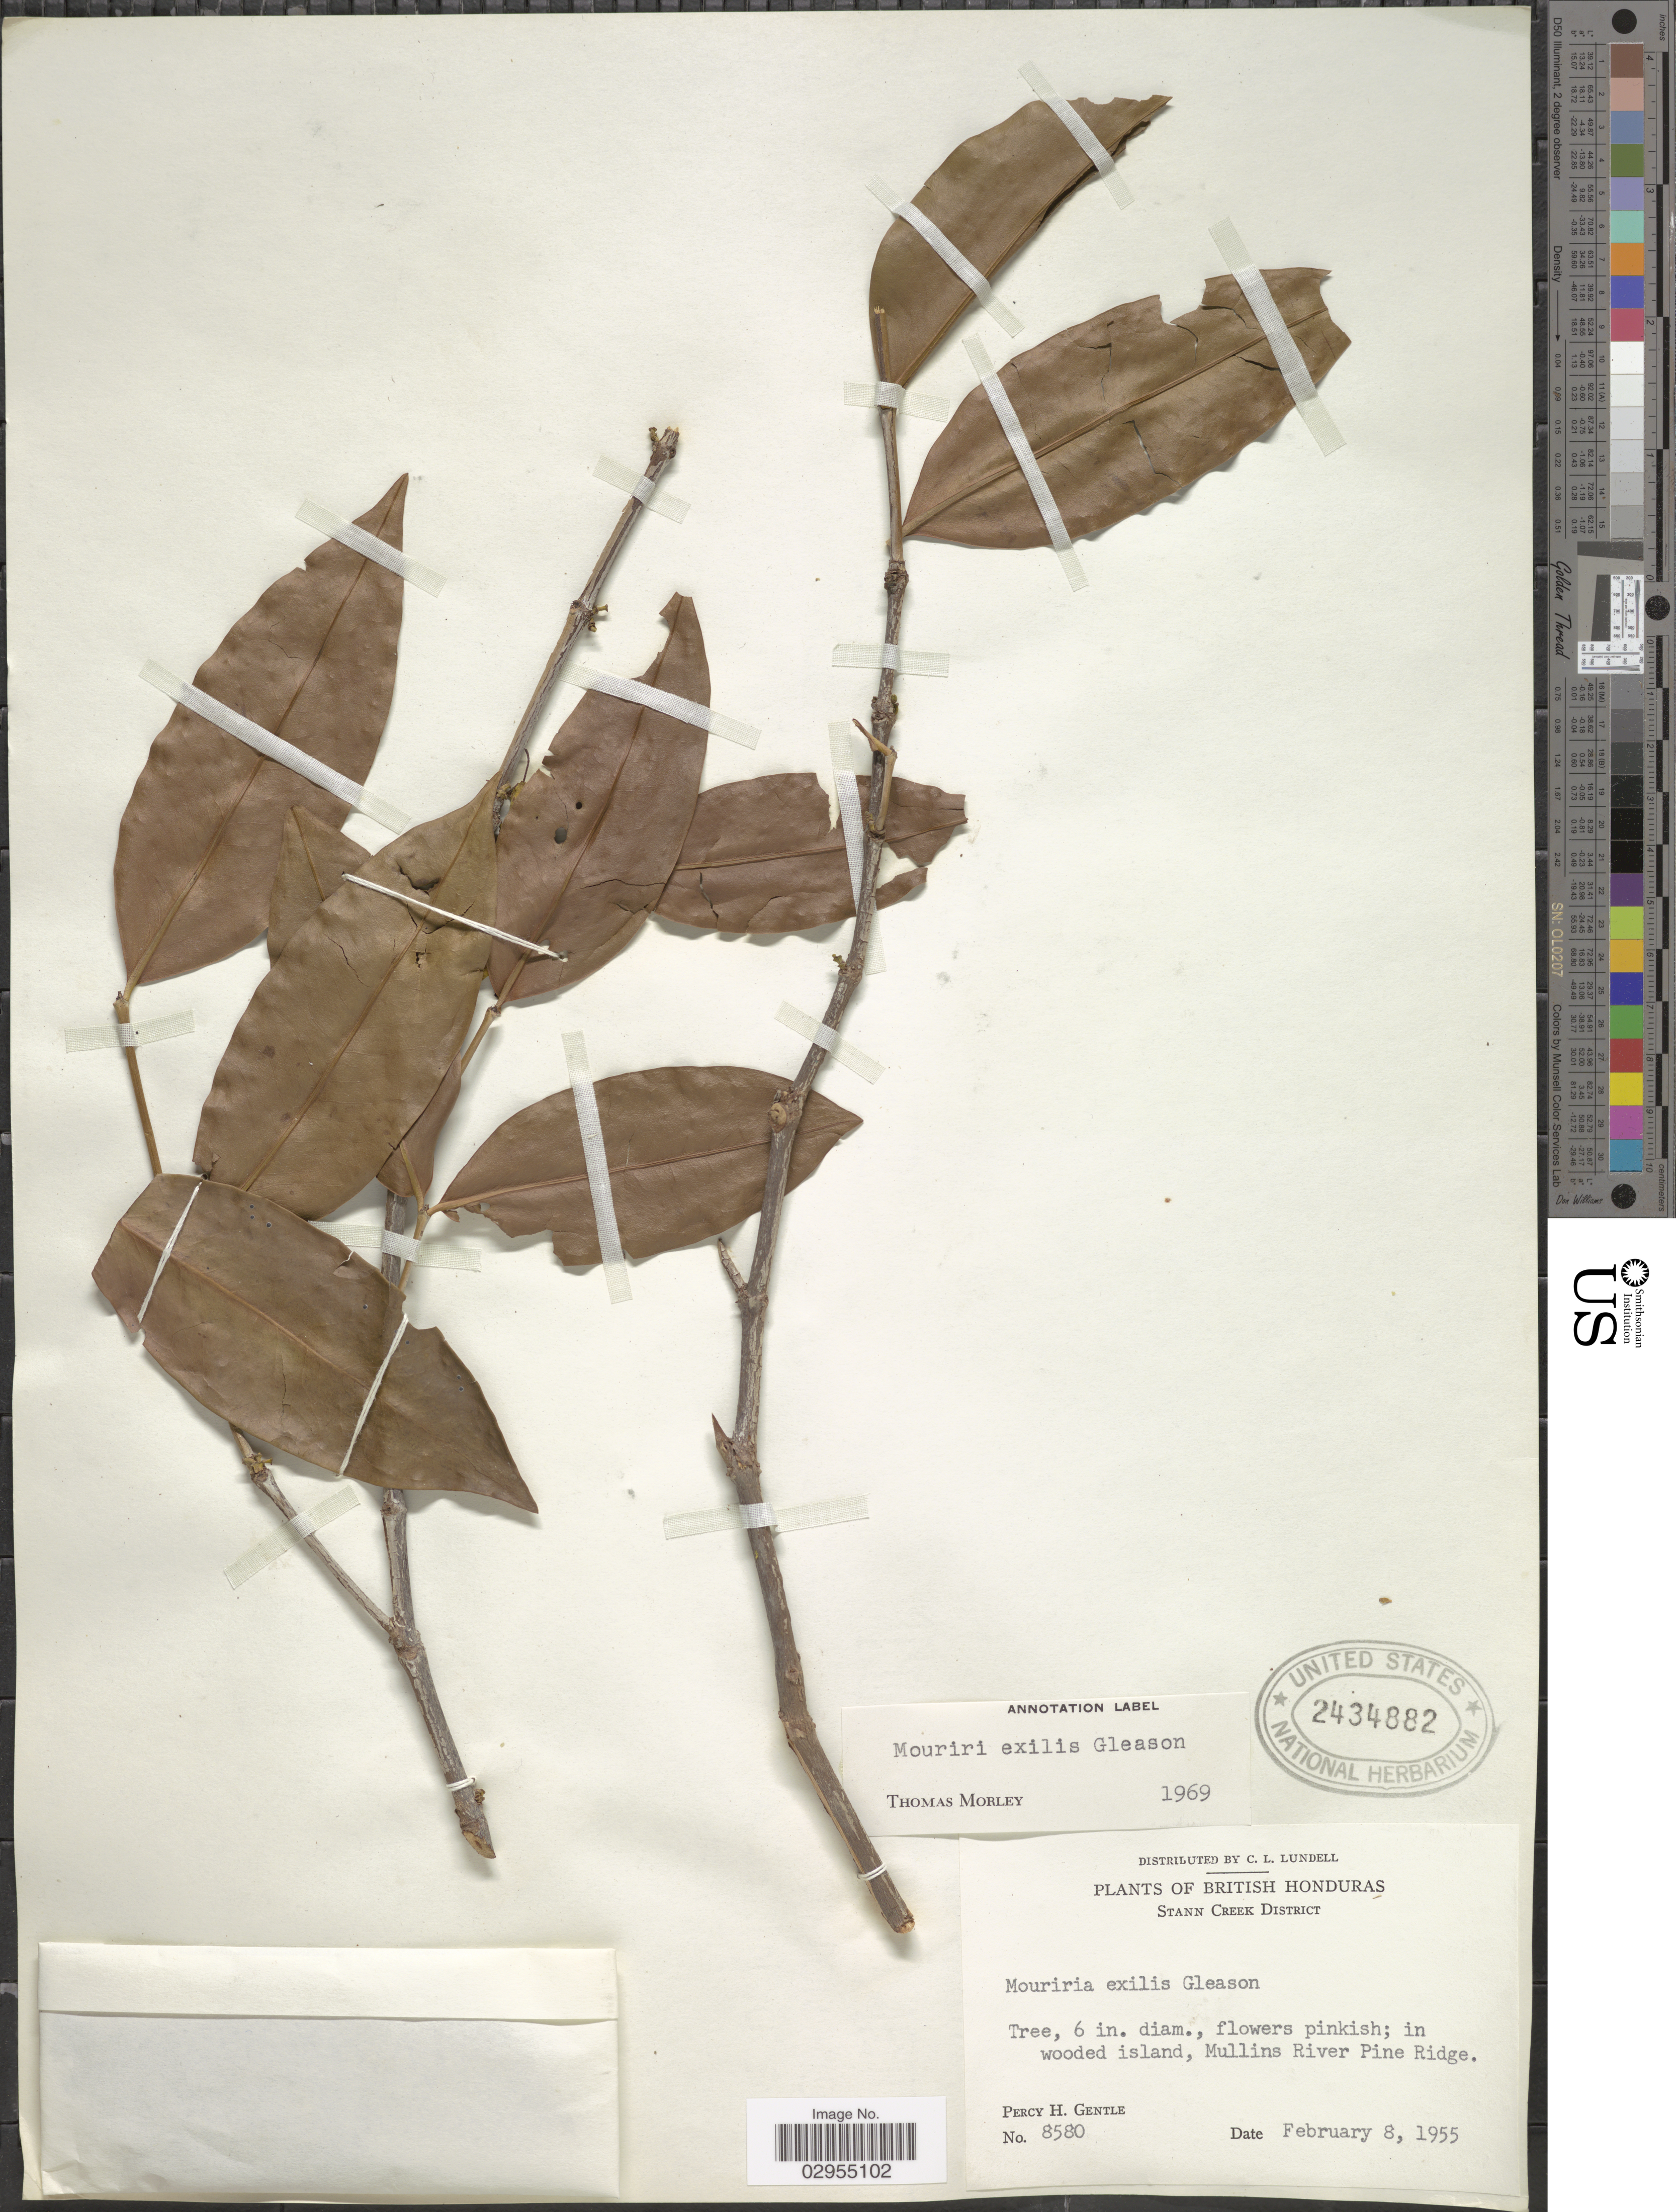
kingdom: Plantae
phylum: Tracheophyta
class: Magnoliopsida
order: Myrtales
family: Melastomataceae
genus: Mouriri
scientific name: Mouriri exilis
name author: Gleason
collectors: P. H. Gentle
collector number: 8580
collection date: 1955-02-08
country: Belize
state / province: Stann Creek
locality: British Honduras. Stann Creek District. In wooded island, Mullins River Pine Ridge.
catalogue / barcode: US 2434882